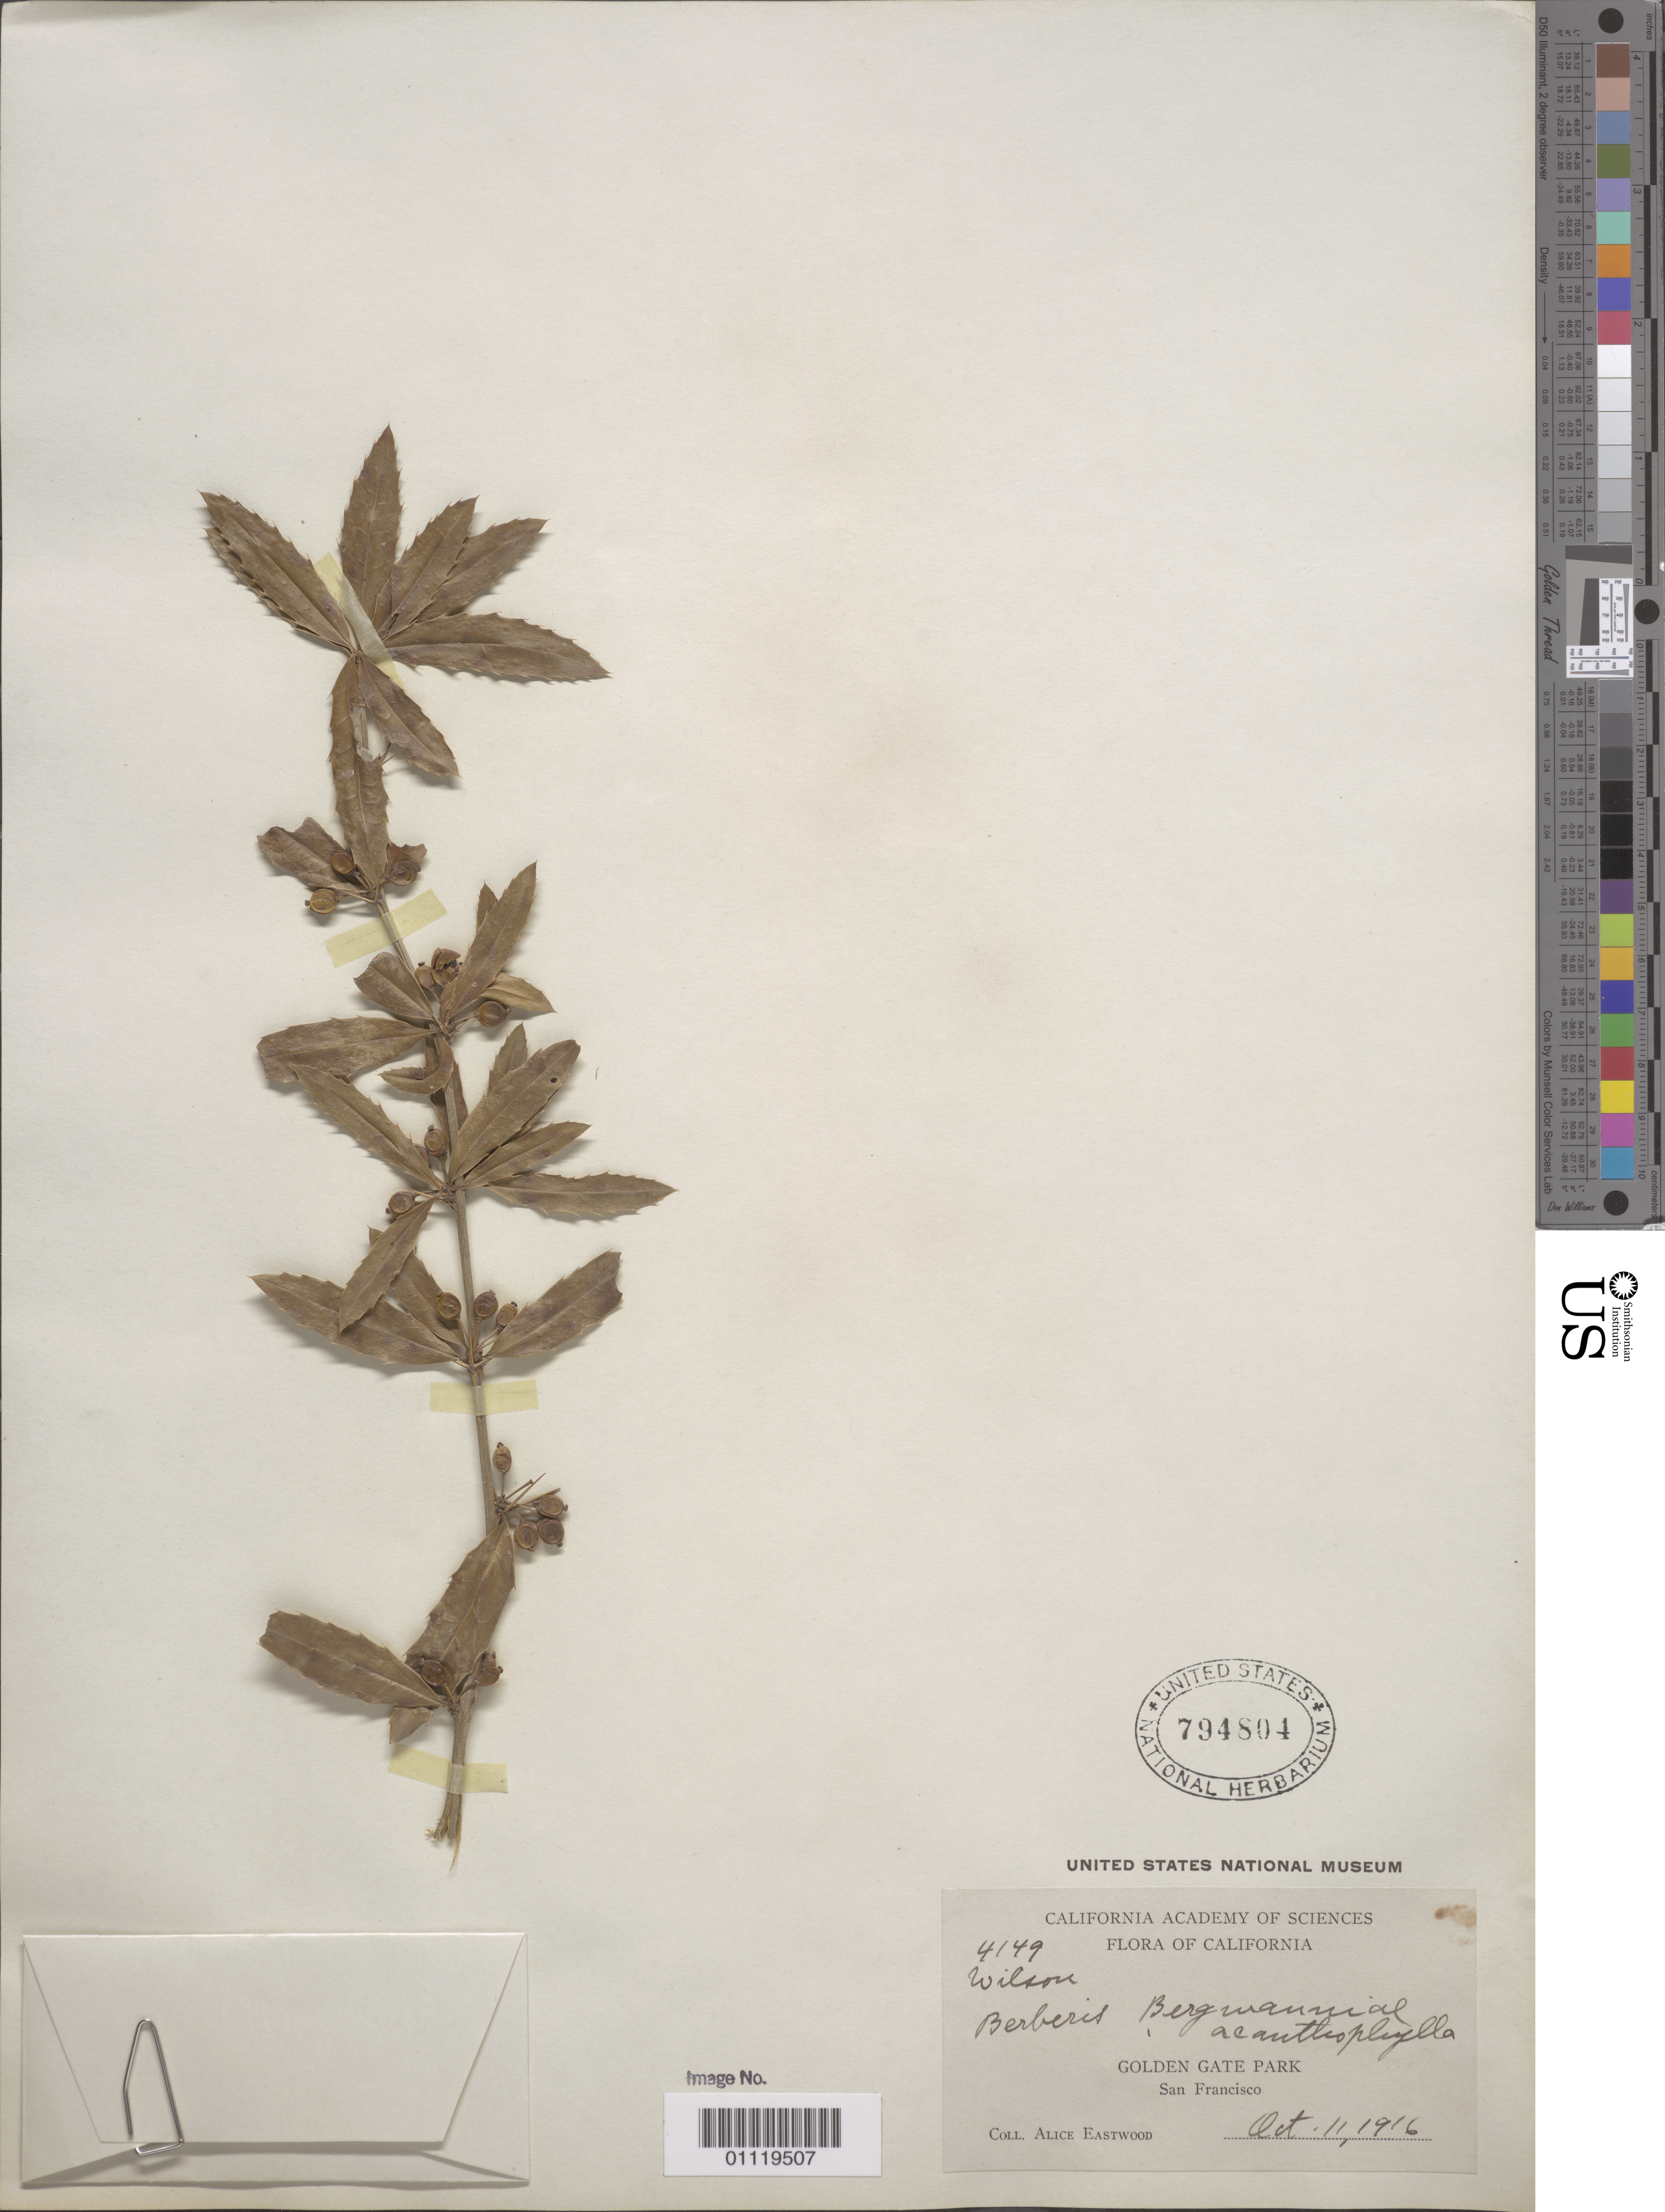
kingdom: Plantae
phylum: Tracheophyta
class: Magnoliopsida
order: Ranunculales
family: Berberidaceae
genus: Berberis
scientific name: Berberis bergmanniae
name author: C.K. Schneid. in Sarg.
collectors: -- Wilson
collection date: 1916-10-11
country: United States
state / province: California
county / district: San Francisco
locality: Golden Gate Park, San Francisco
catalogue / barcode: US 794804